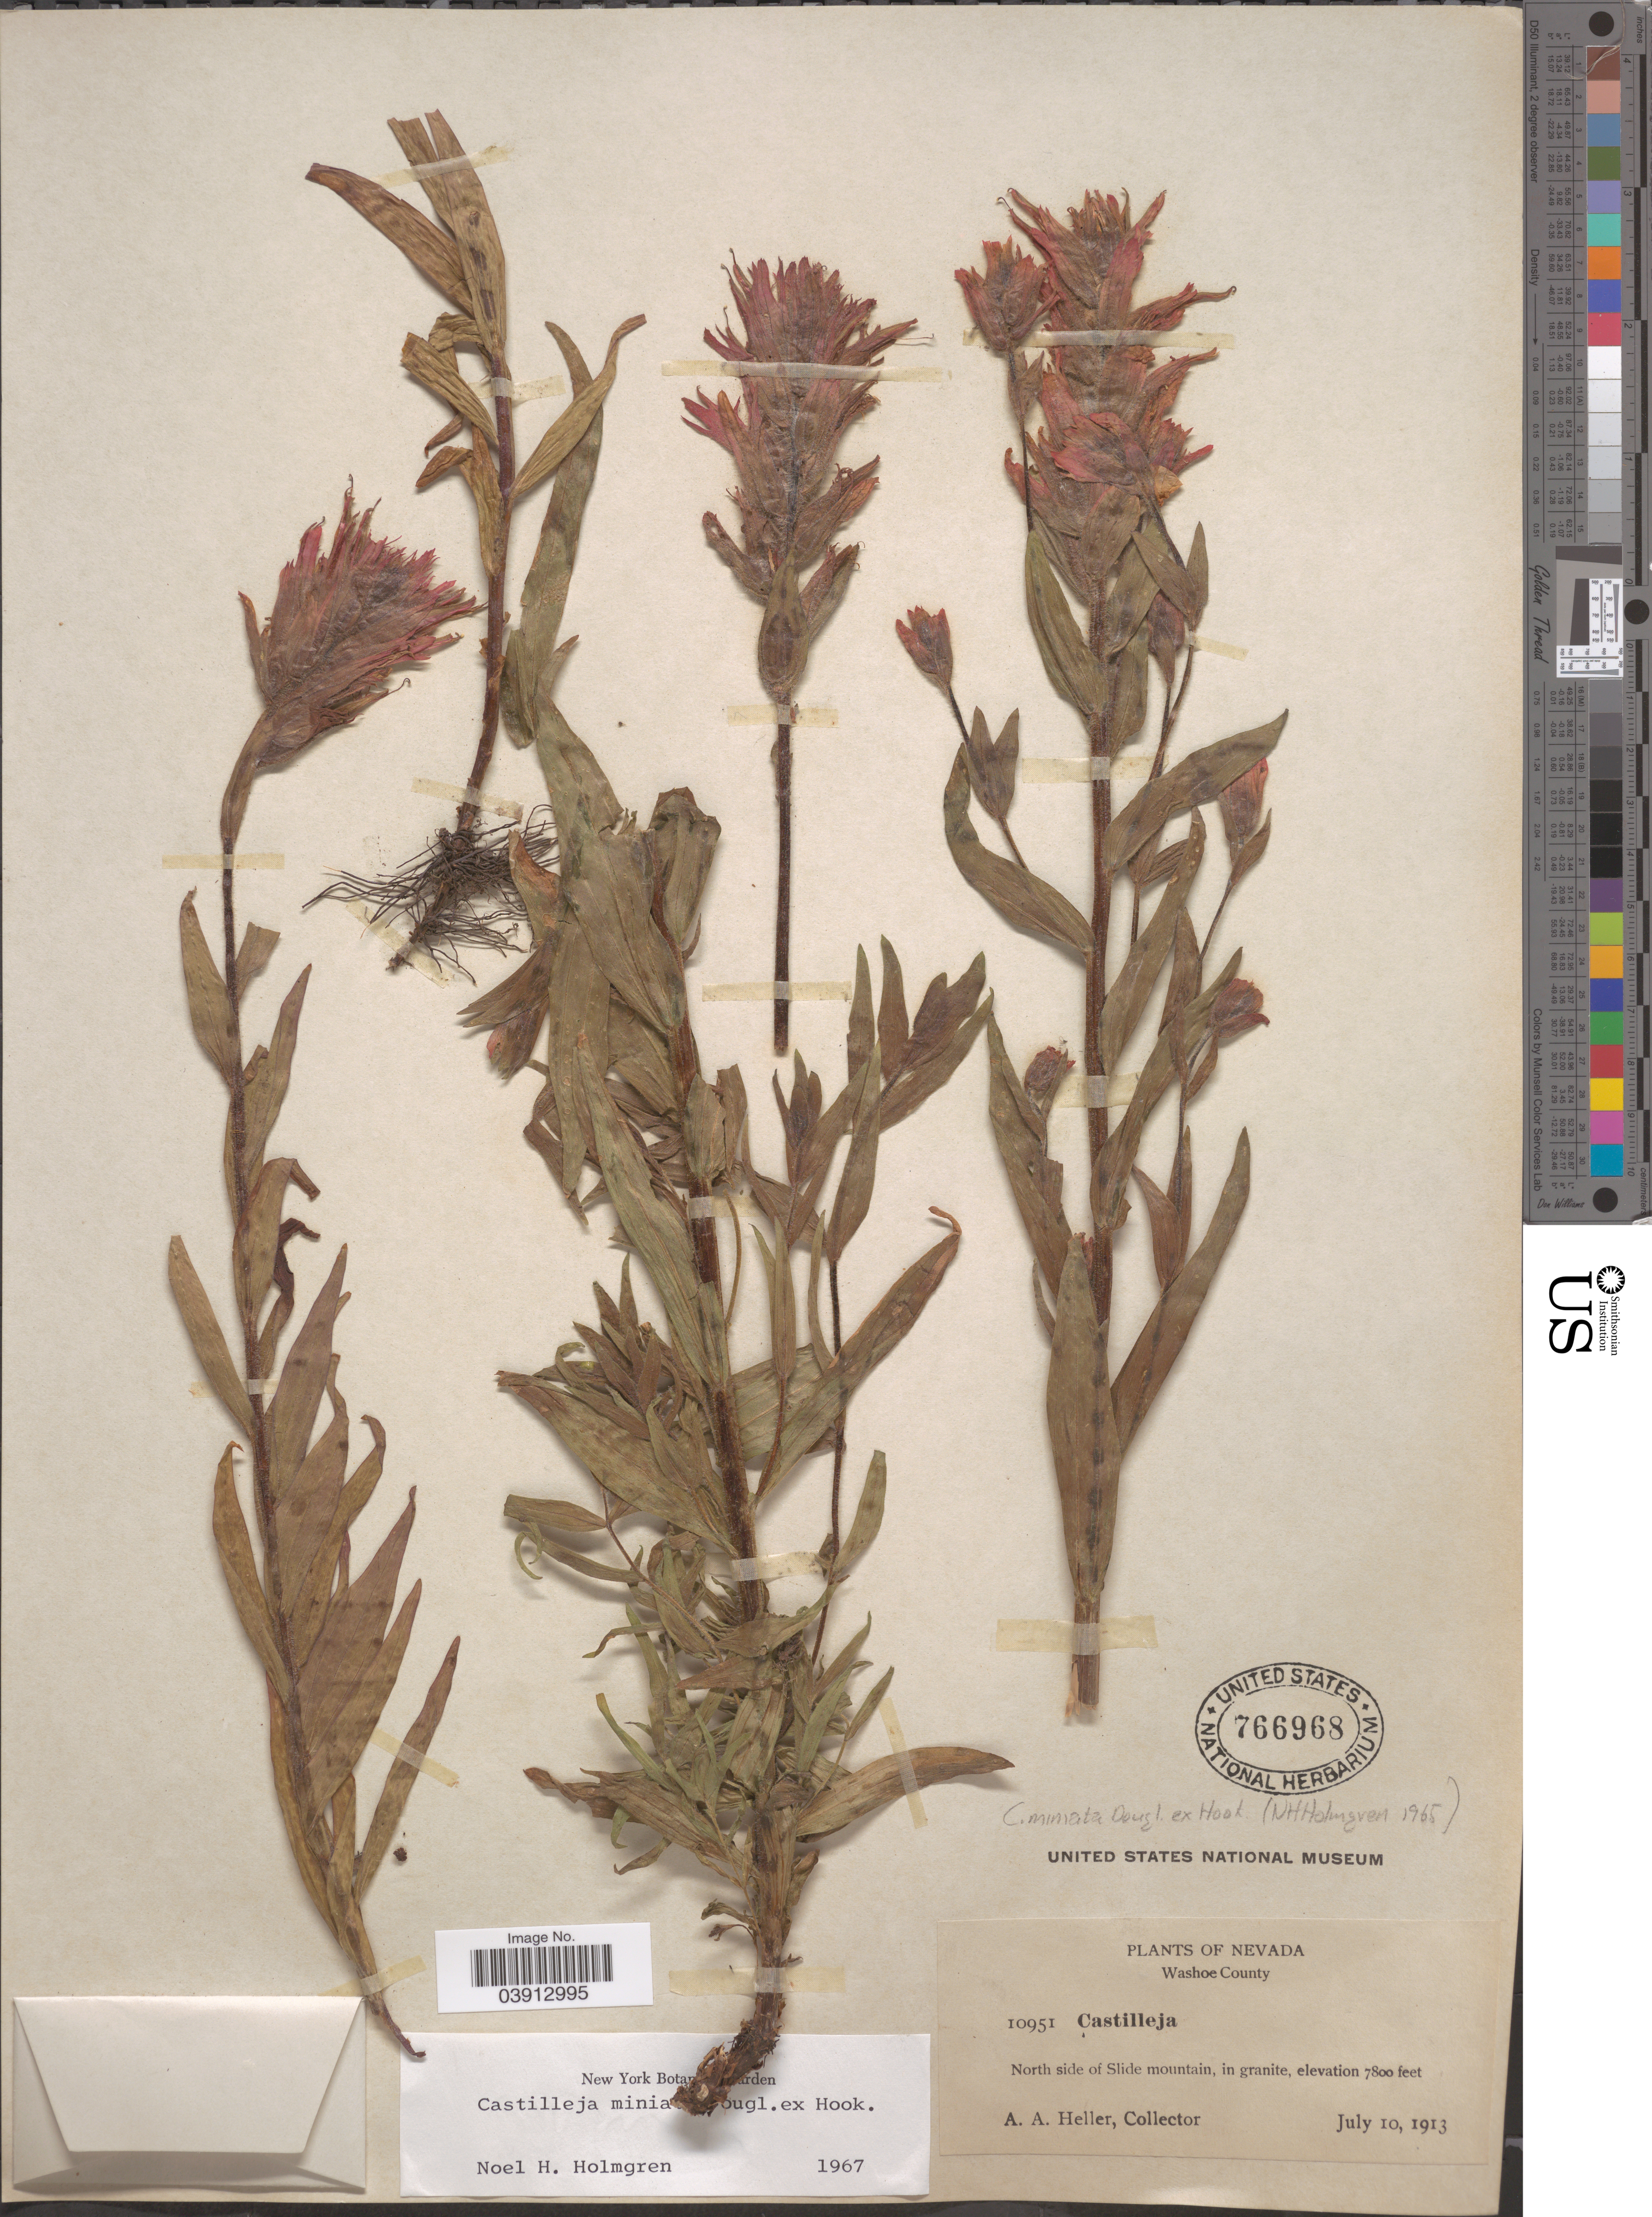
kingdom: Plantae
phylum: Tracheophyta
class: Magnoliopsida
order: Lamiales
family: Orobanchaceae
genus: Castilleja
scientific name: Castilleja miniata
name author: Douglas ex Hook.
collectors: A. A. Heller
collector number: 10951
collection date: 1913-07-10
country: United States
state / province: Nevada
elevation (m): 2377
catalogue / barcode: US 766968